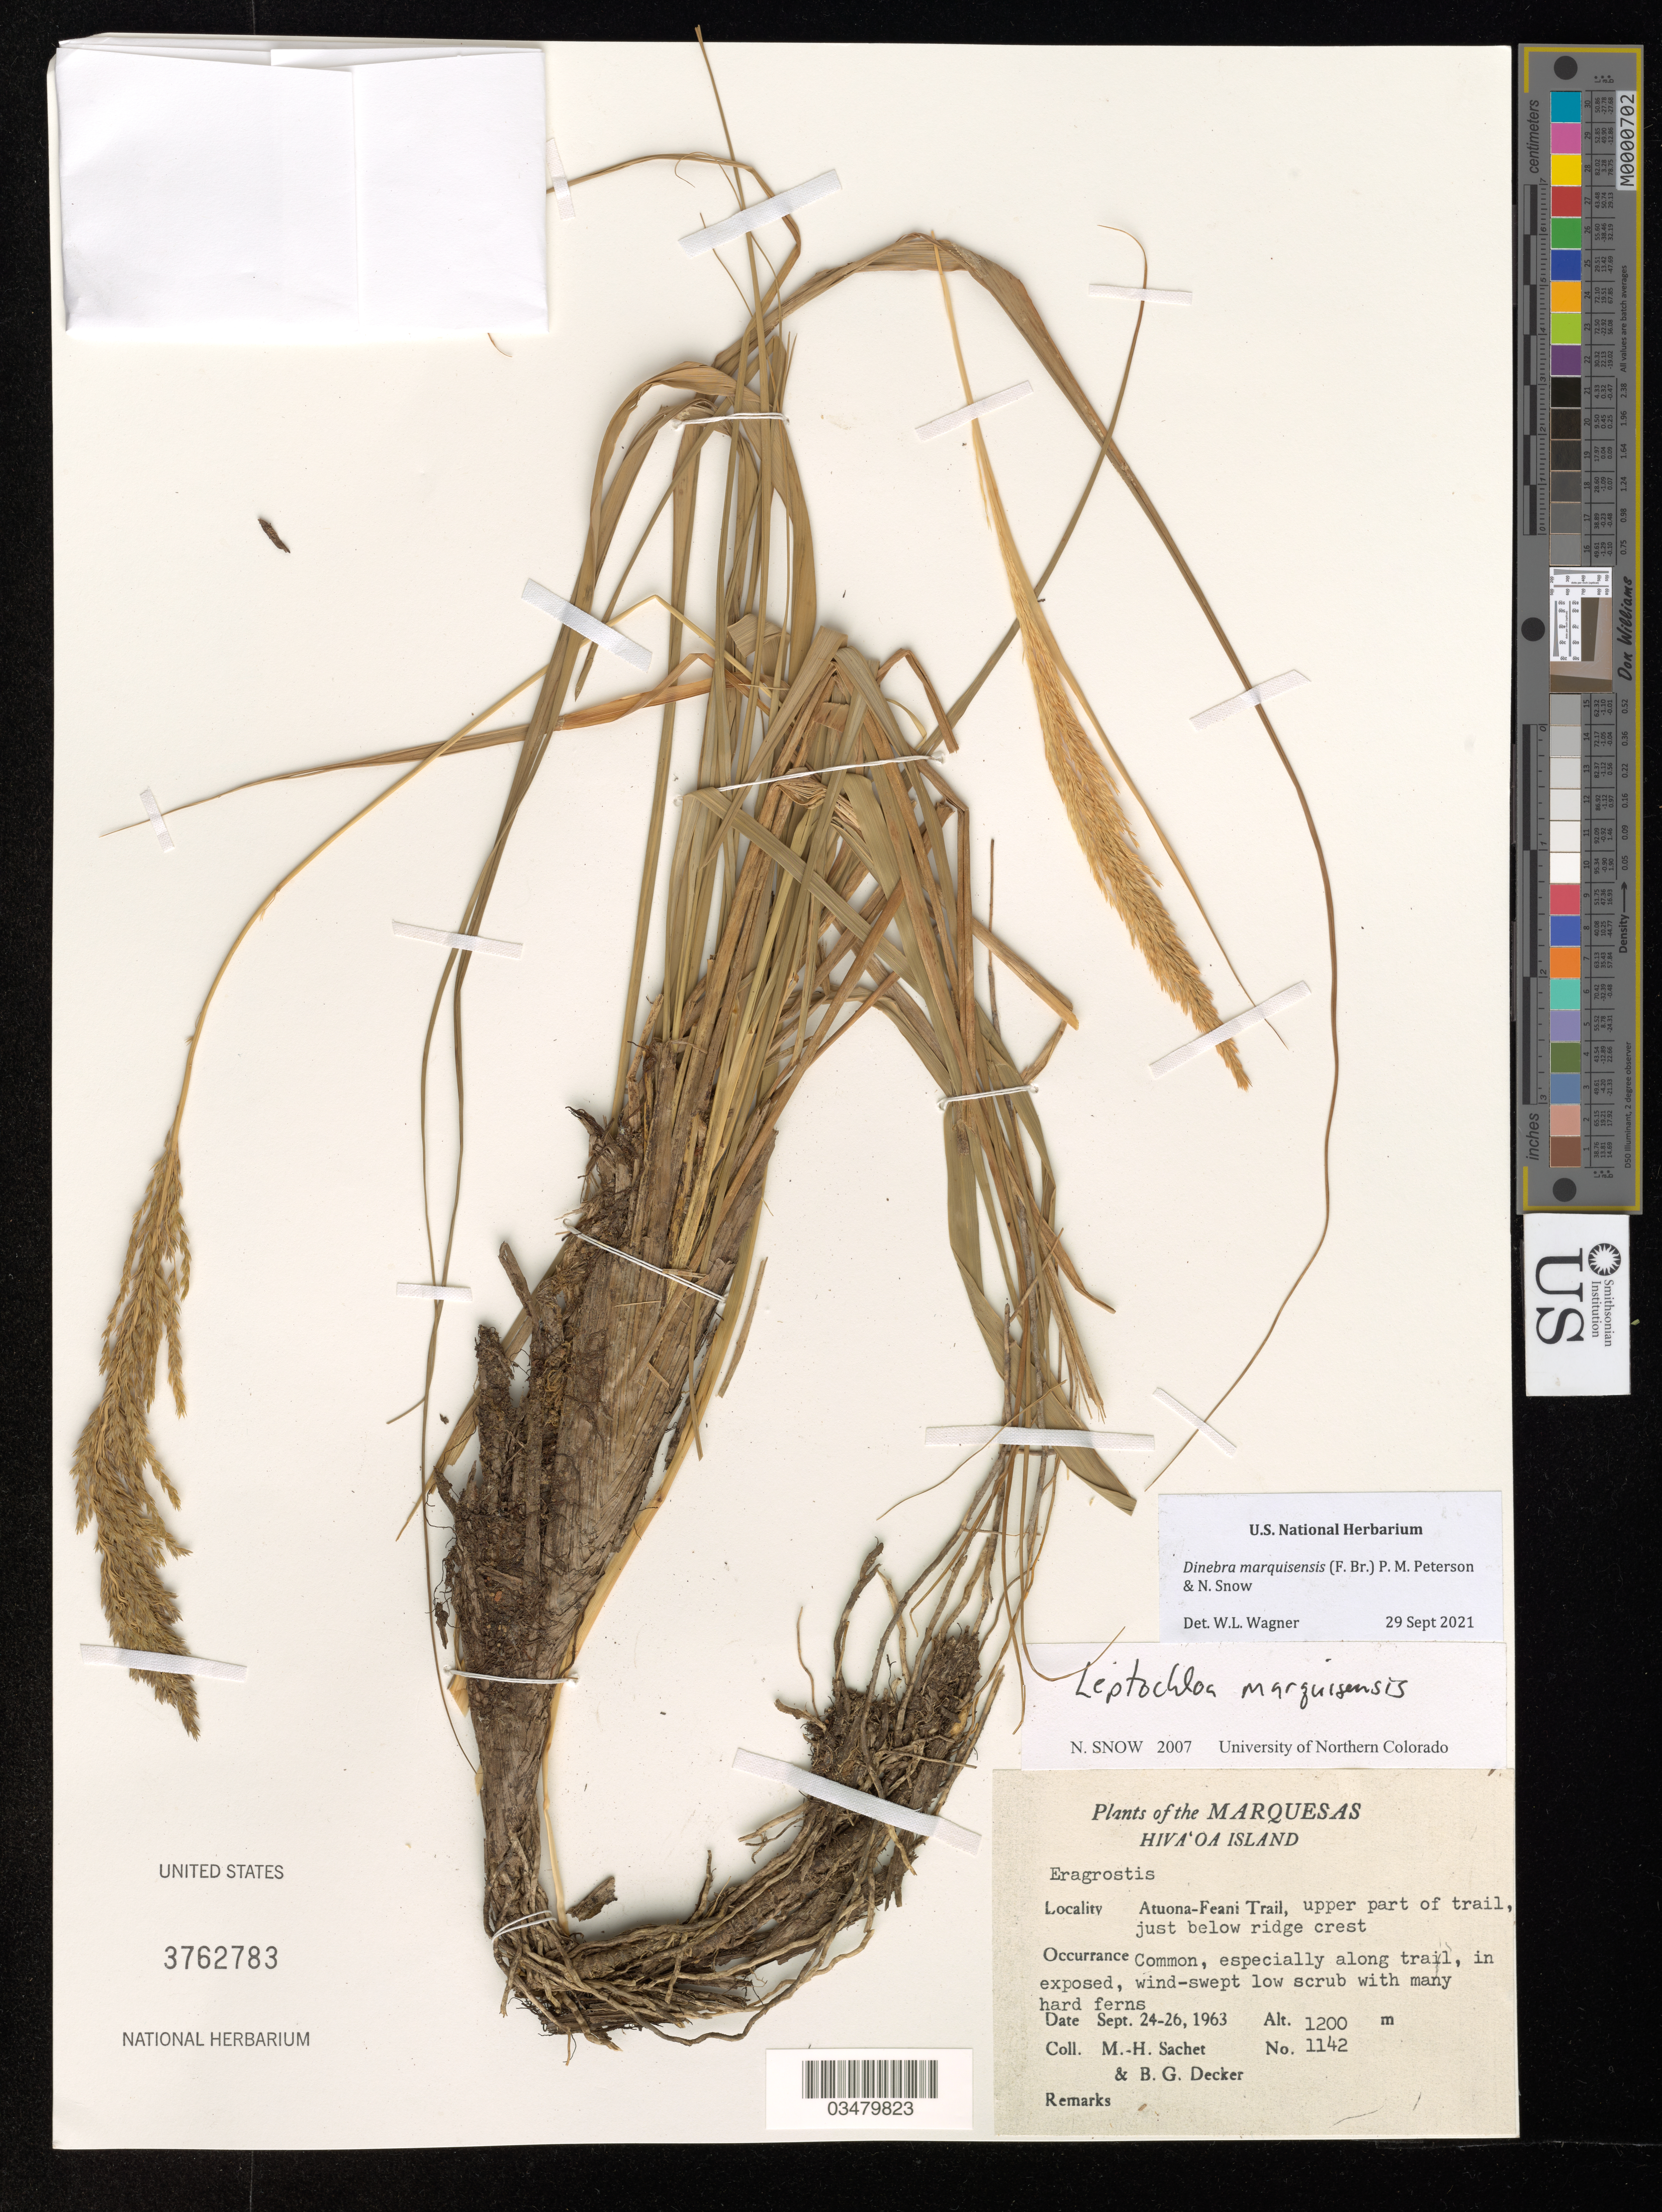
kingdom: Plantae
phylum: Tracheophyta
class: Liliopsida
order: Poales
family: Poaceae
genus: Dinebra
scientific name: Dinebra marquisensis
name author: (F. Br.) P.M. Peterson & Judz.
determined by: Wagner, W. L., (BOT), Smithsonian Institution - National Museum of Natural History (UNITED STATES)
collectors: M.-H. Sachet & B. G. Decker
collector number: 1142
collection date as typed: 24 September 1963 26 September 1963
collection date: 1963-09-24/1963-09-26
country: French Polynesia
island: Hiva Oa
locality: Atuona-Feani Trail, upper part of trail, just below crest of ridge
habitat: Exposed, wind-swept low scrub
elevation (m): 1200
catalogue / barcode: US 3752783